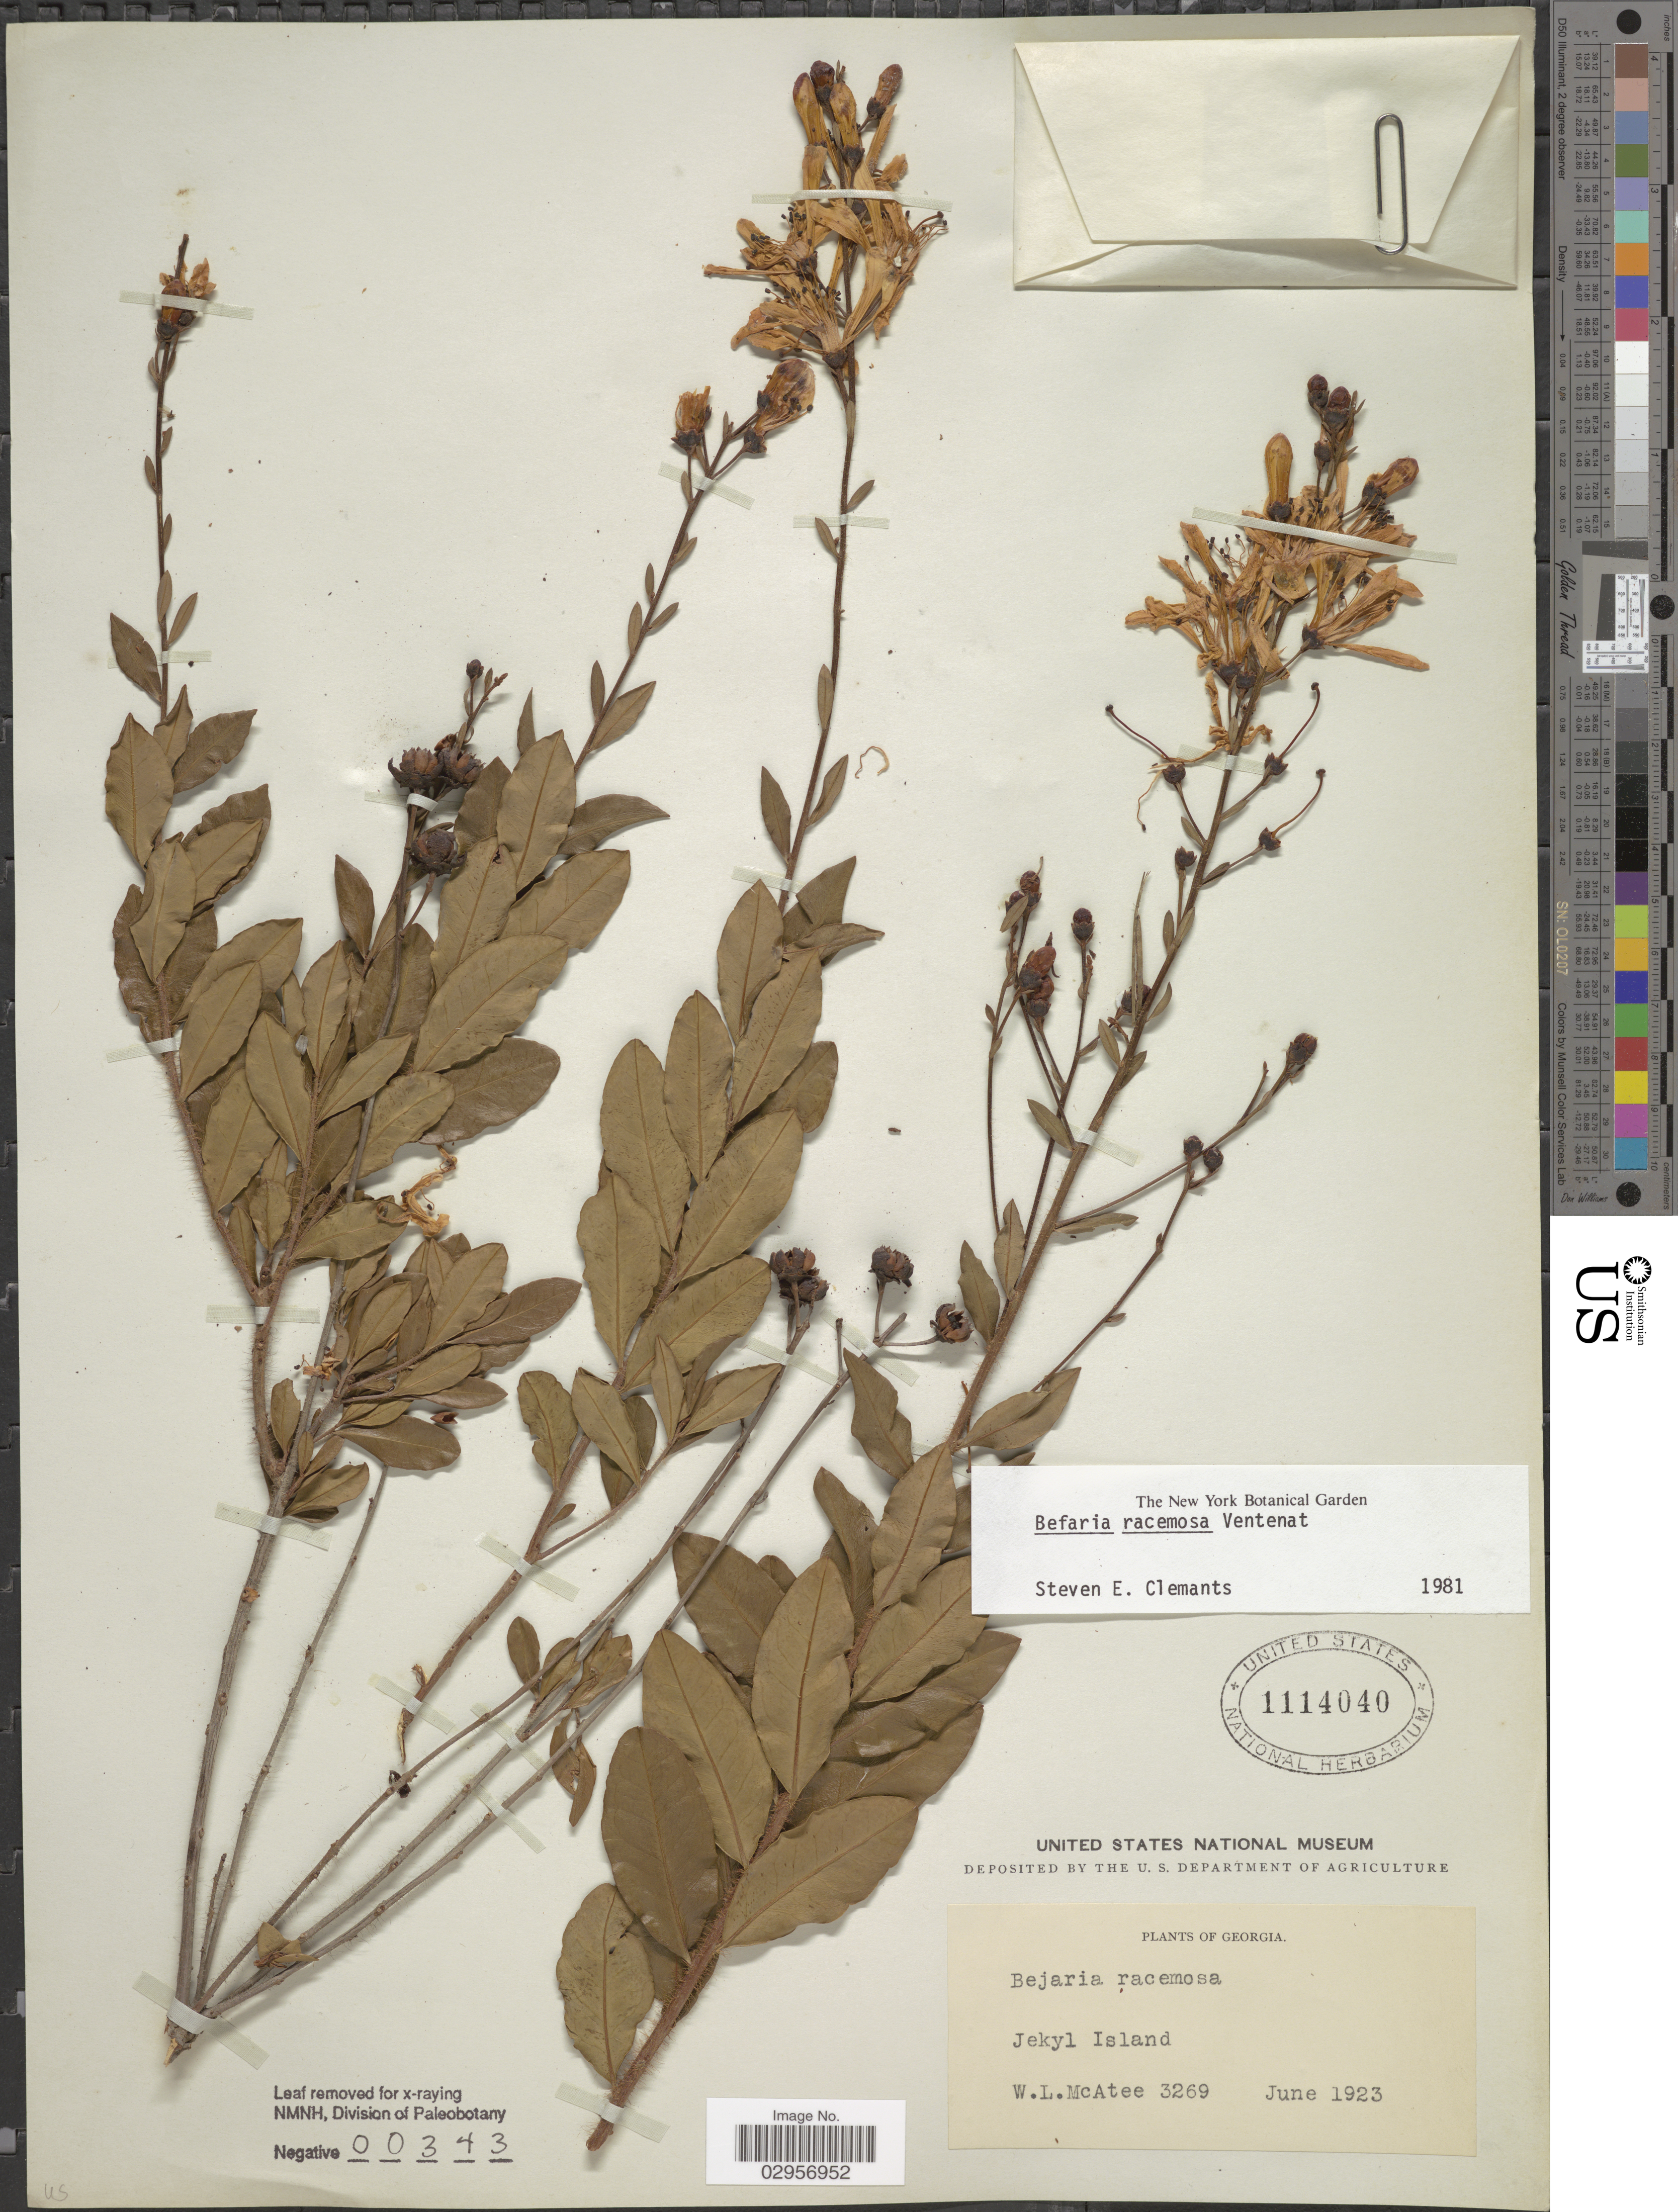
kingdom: Plantae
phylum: Tracheophyta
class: Magnoliopsida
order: Ericales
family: Ericaceae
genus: Bejaria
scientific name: Bejaria racemosa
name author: Vent.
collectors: W. McAtee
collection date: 1923-06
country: United States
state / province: Georgia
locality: Jekyl Island.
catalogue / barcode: US 1114040